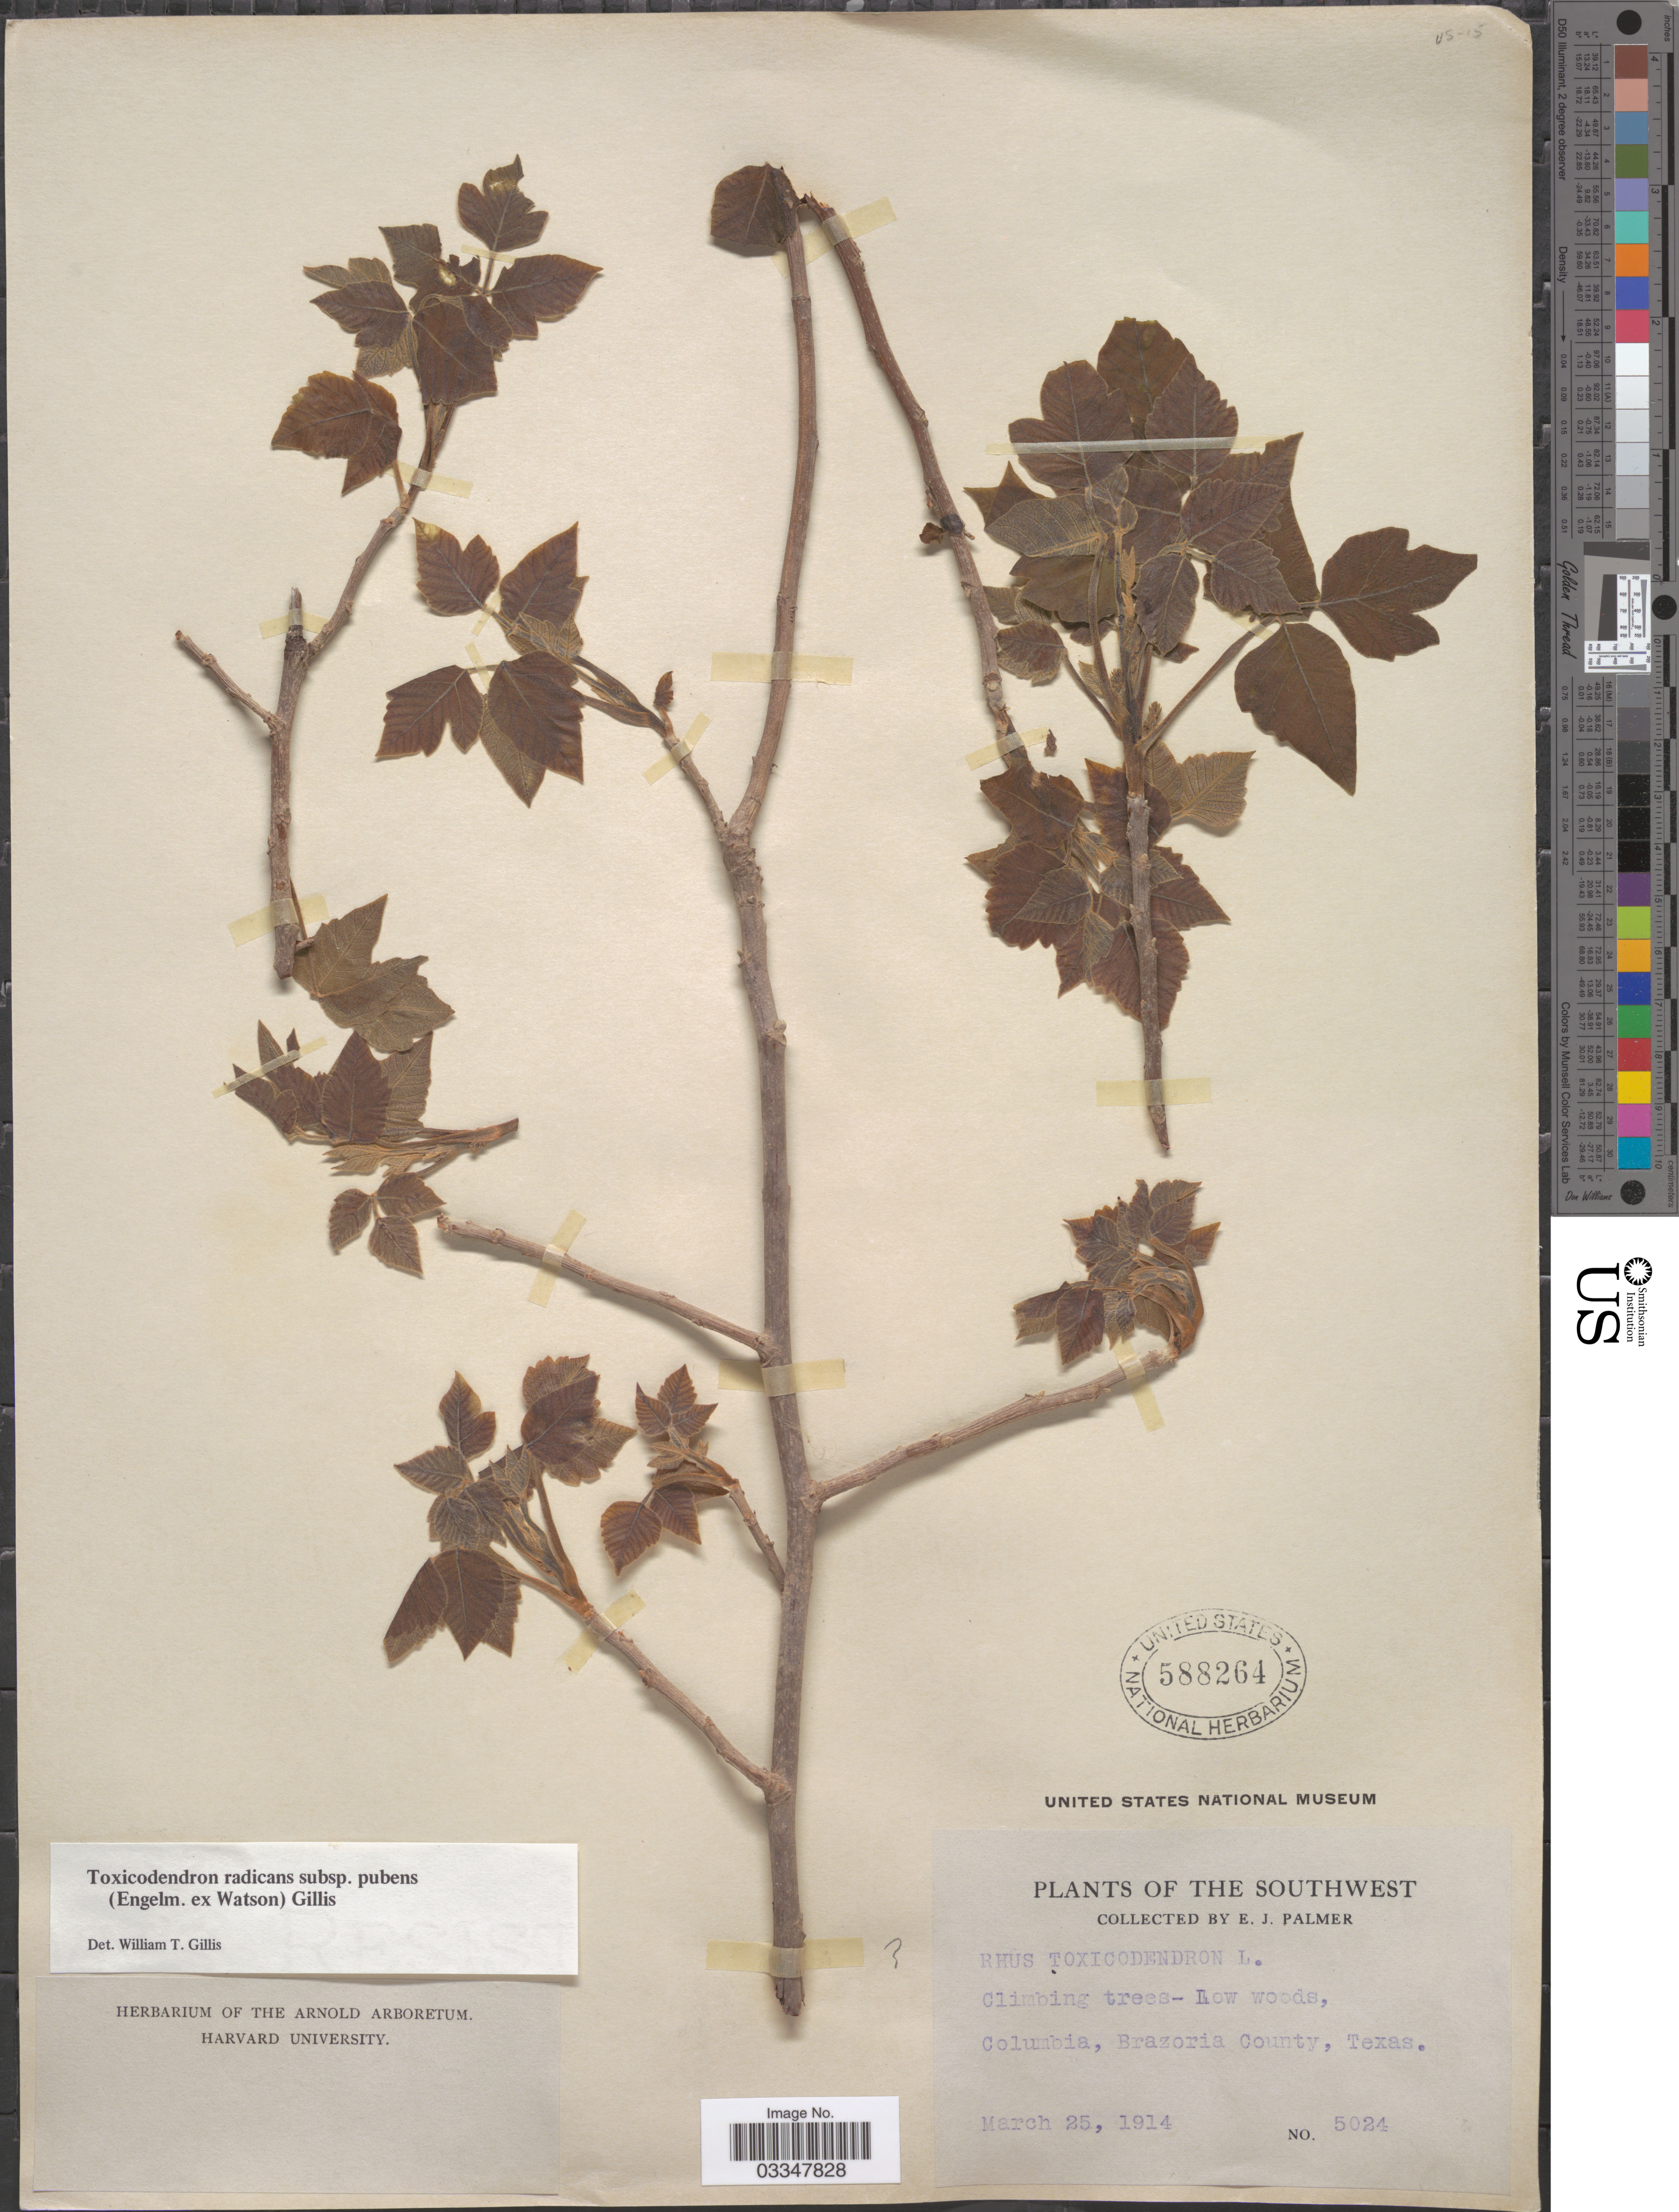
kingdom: Plantae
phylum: Tracheophyta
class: Magnoliopsida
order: Sapindales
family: Anacardiaceae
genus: Toxicodendron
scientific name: Toxicodendron radicans subsp. pubens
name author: (Engelm. ex S. Watson) Gillis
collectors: E. J. Palmer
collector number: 5024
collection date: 1914-03-25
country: United States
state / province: Texas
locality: The Southwest. Columbia, Brazoria County.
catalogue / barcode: US 588264